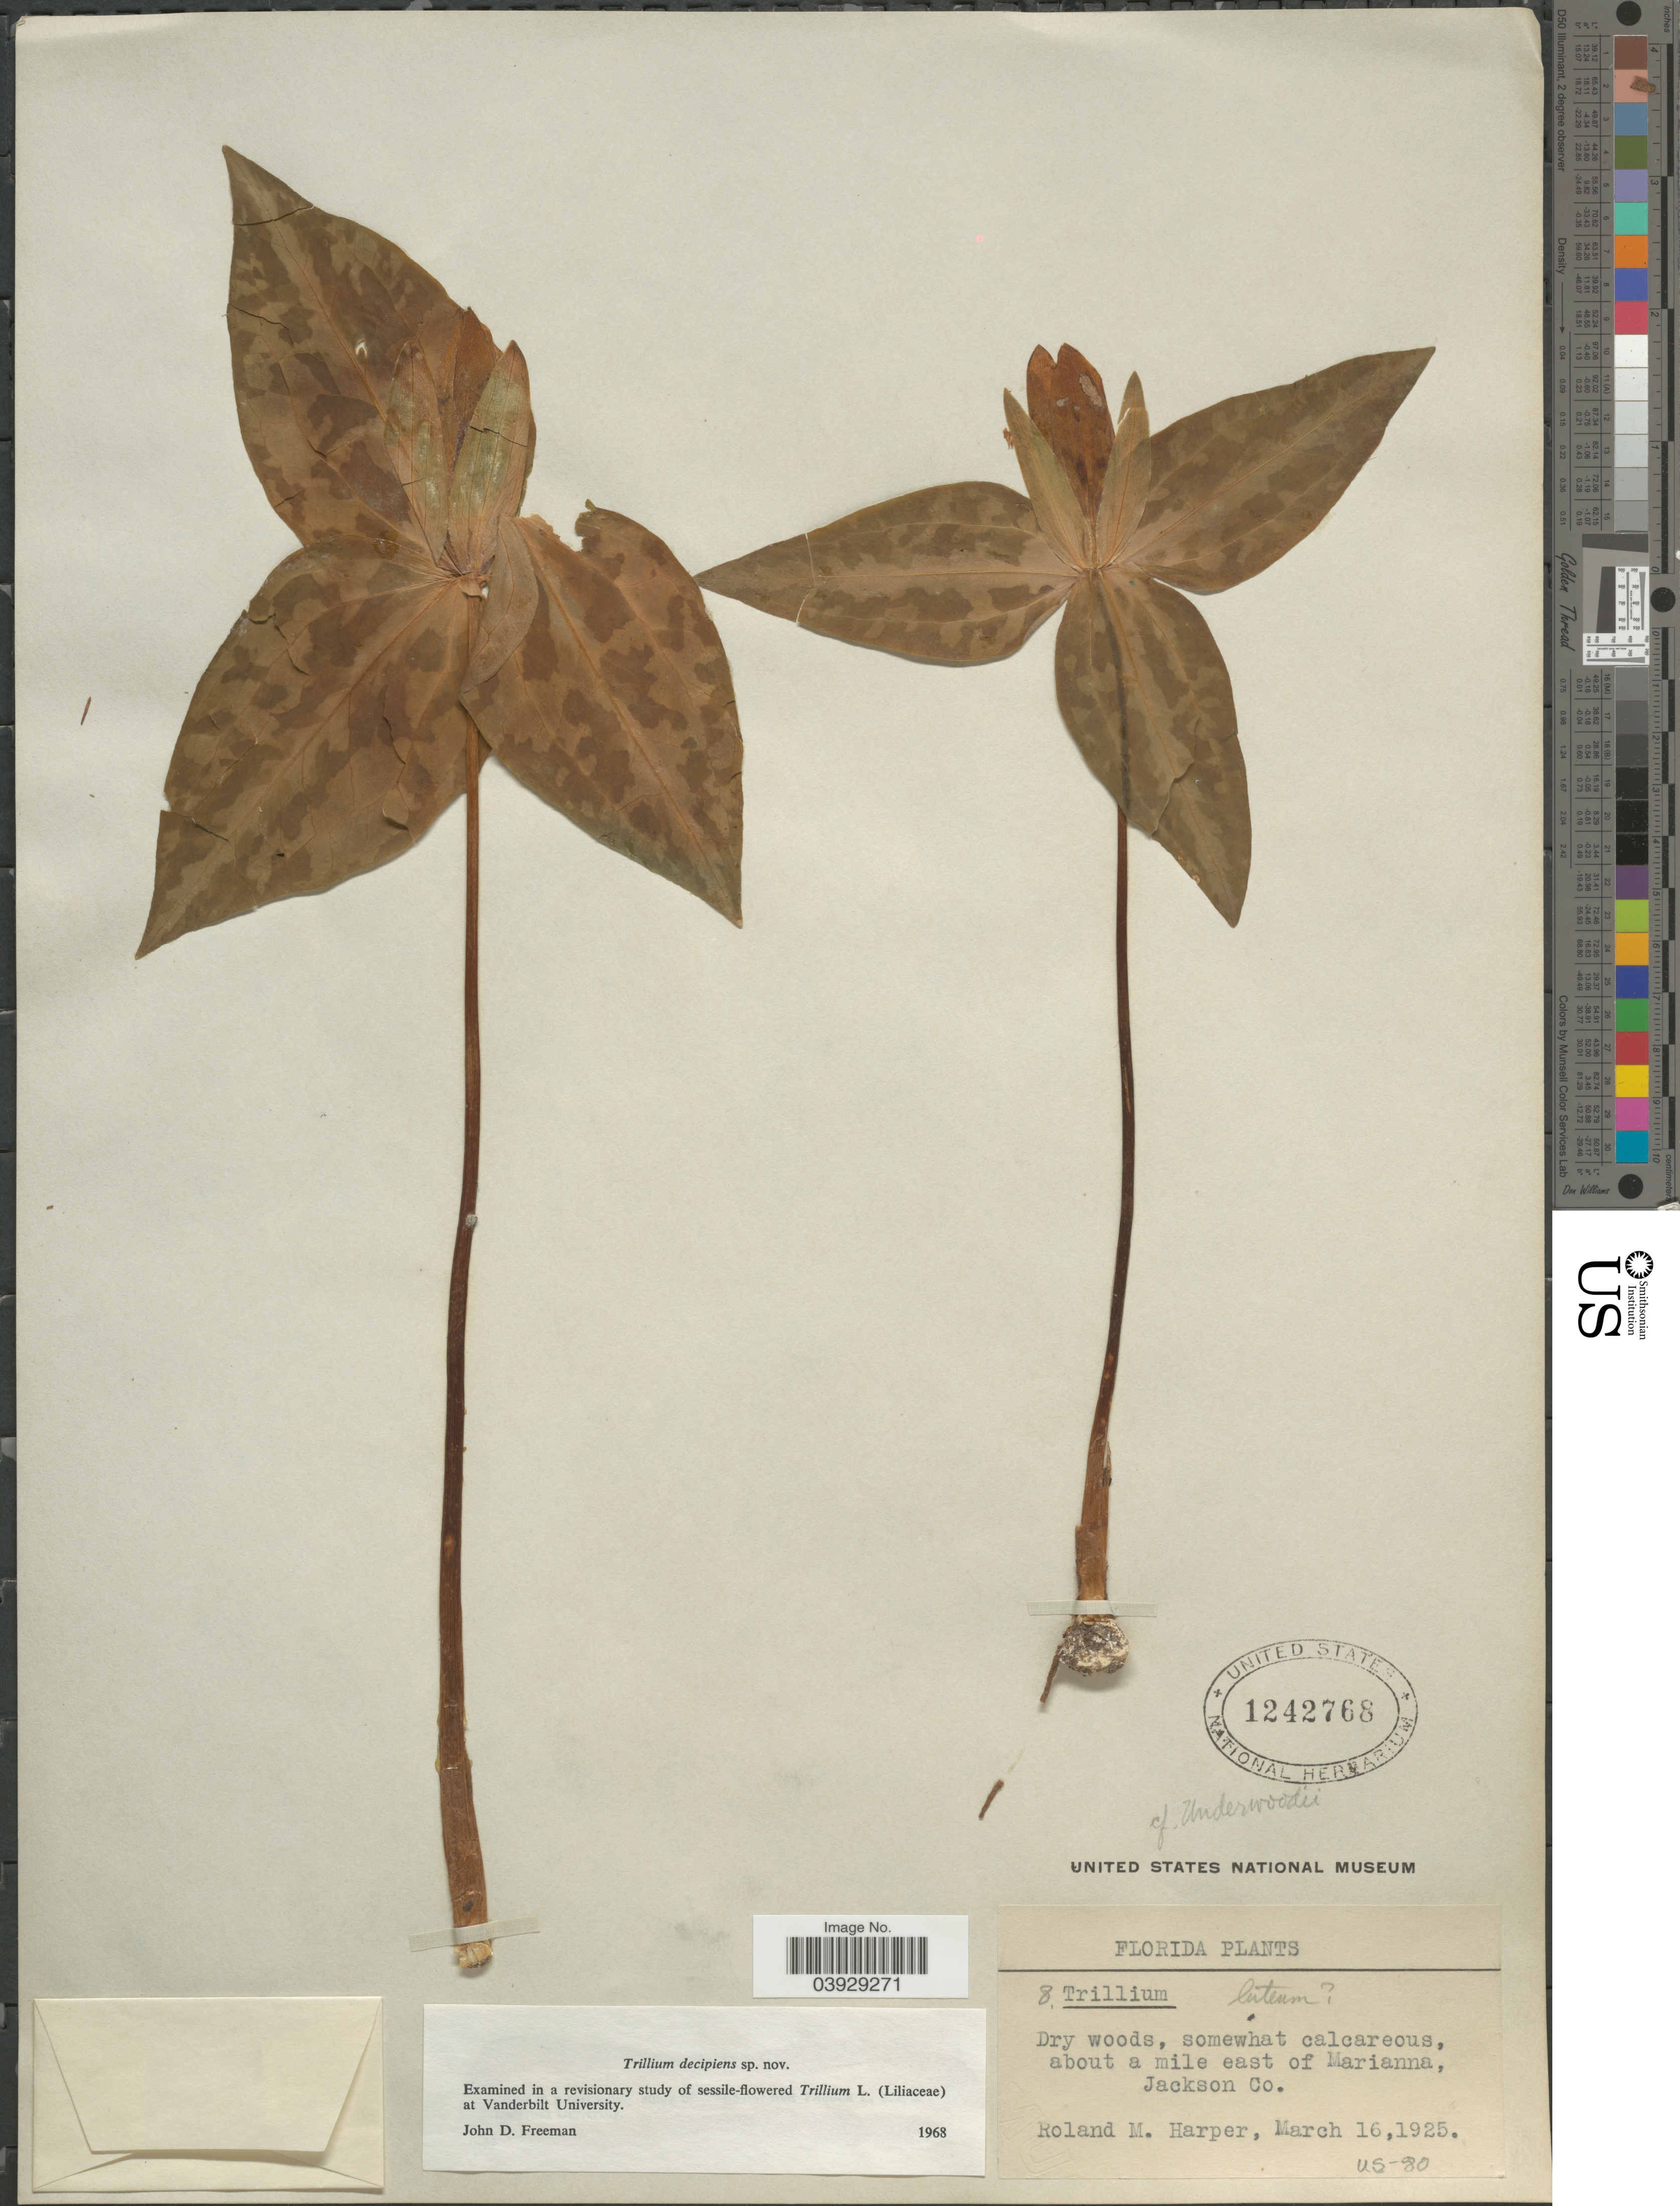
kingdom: Plantae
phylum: Tracheophyta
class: Liliopsida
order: Liliales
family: Melanthiaceae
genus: Trillium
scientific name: Trillium decipiens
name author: J. D. Freeman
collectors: R. M. Harper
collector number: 8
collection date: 1925-03-16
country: United States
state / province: Florida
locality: About a mile east of Marianna, Jackson Co.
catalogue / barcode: US 1242768